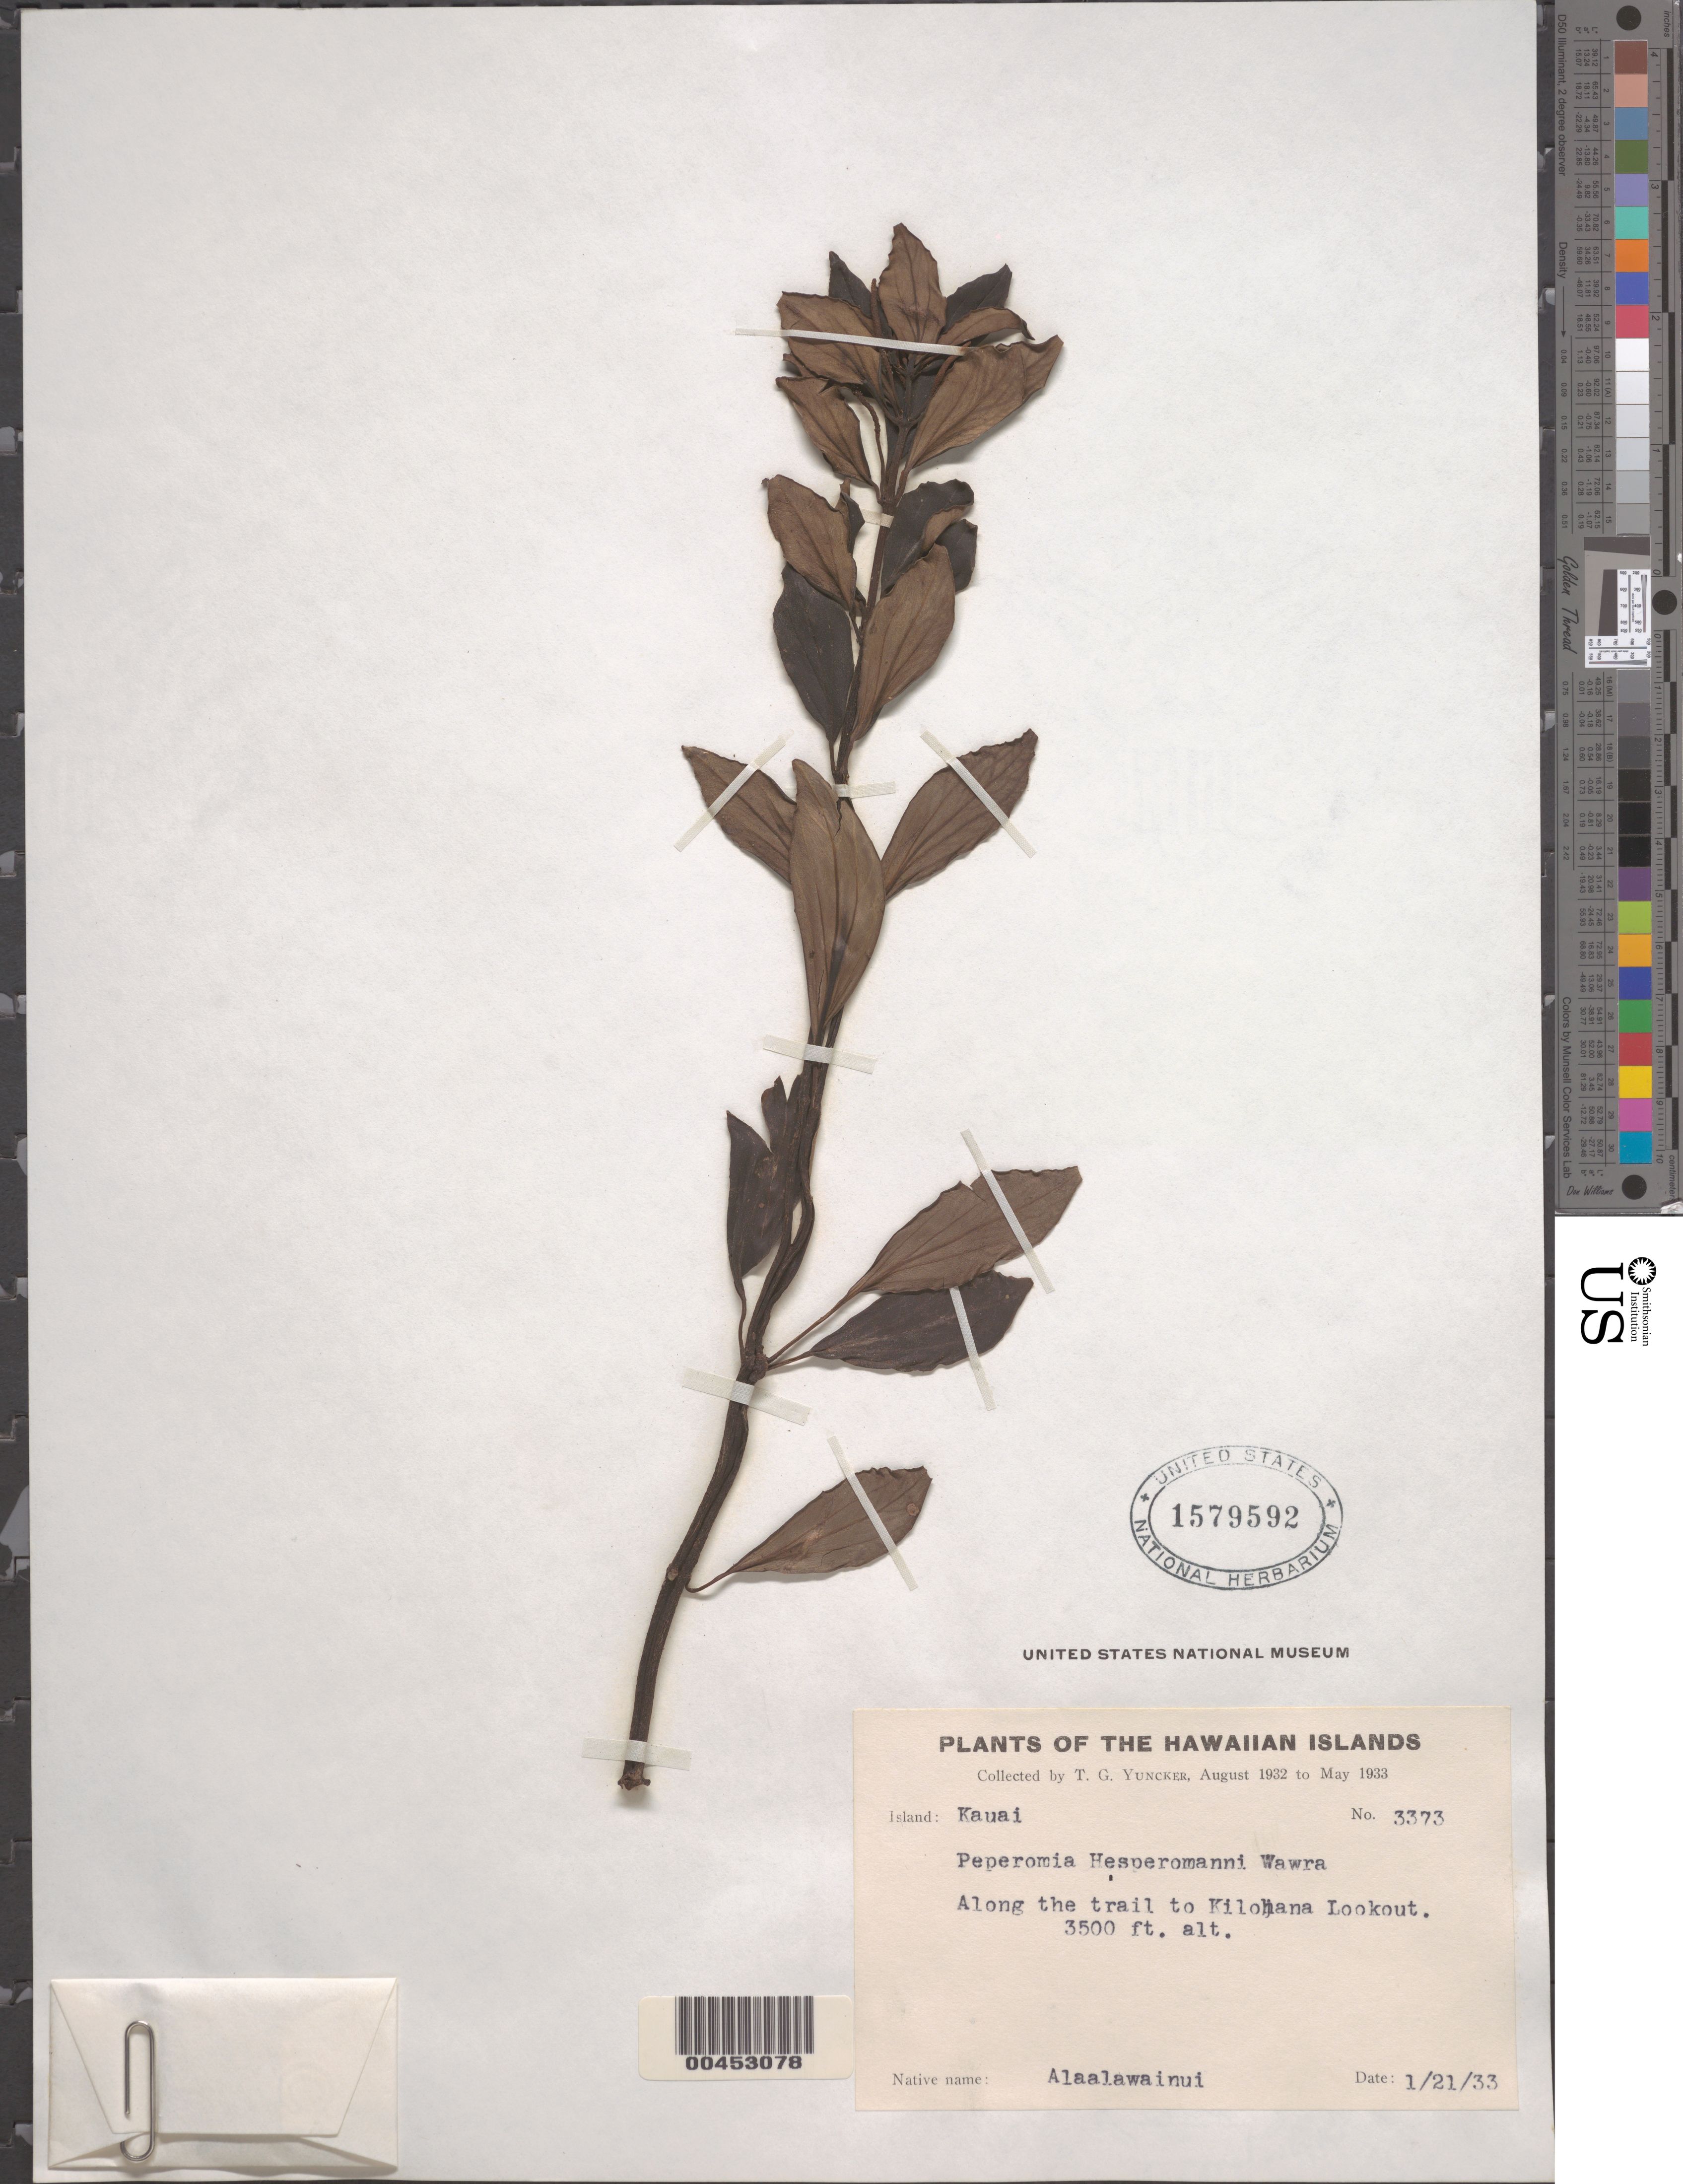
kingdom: Plantae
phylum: Tracheophyta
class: Magnoliopsida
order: Piperales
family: Piperaceae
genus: Peperomia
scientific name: Peperomia hesperomannii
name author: Wawra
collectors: T. G. Yuncker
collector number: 3373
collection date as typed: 21 Jan 1933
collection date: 1933-01-21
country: United States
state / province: Hawaii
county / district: Kauai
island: Kaua'i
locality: Along the trail to Kilohana Lookout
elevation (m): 1067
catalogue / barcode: US 1579592